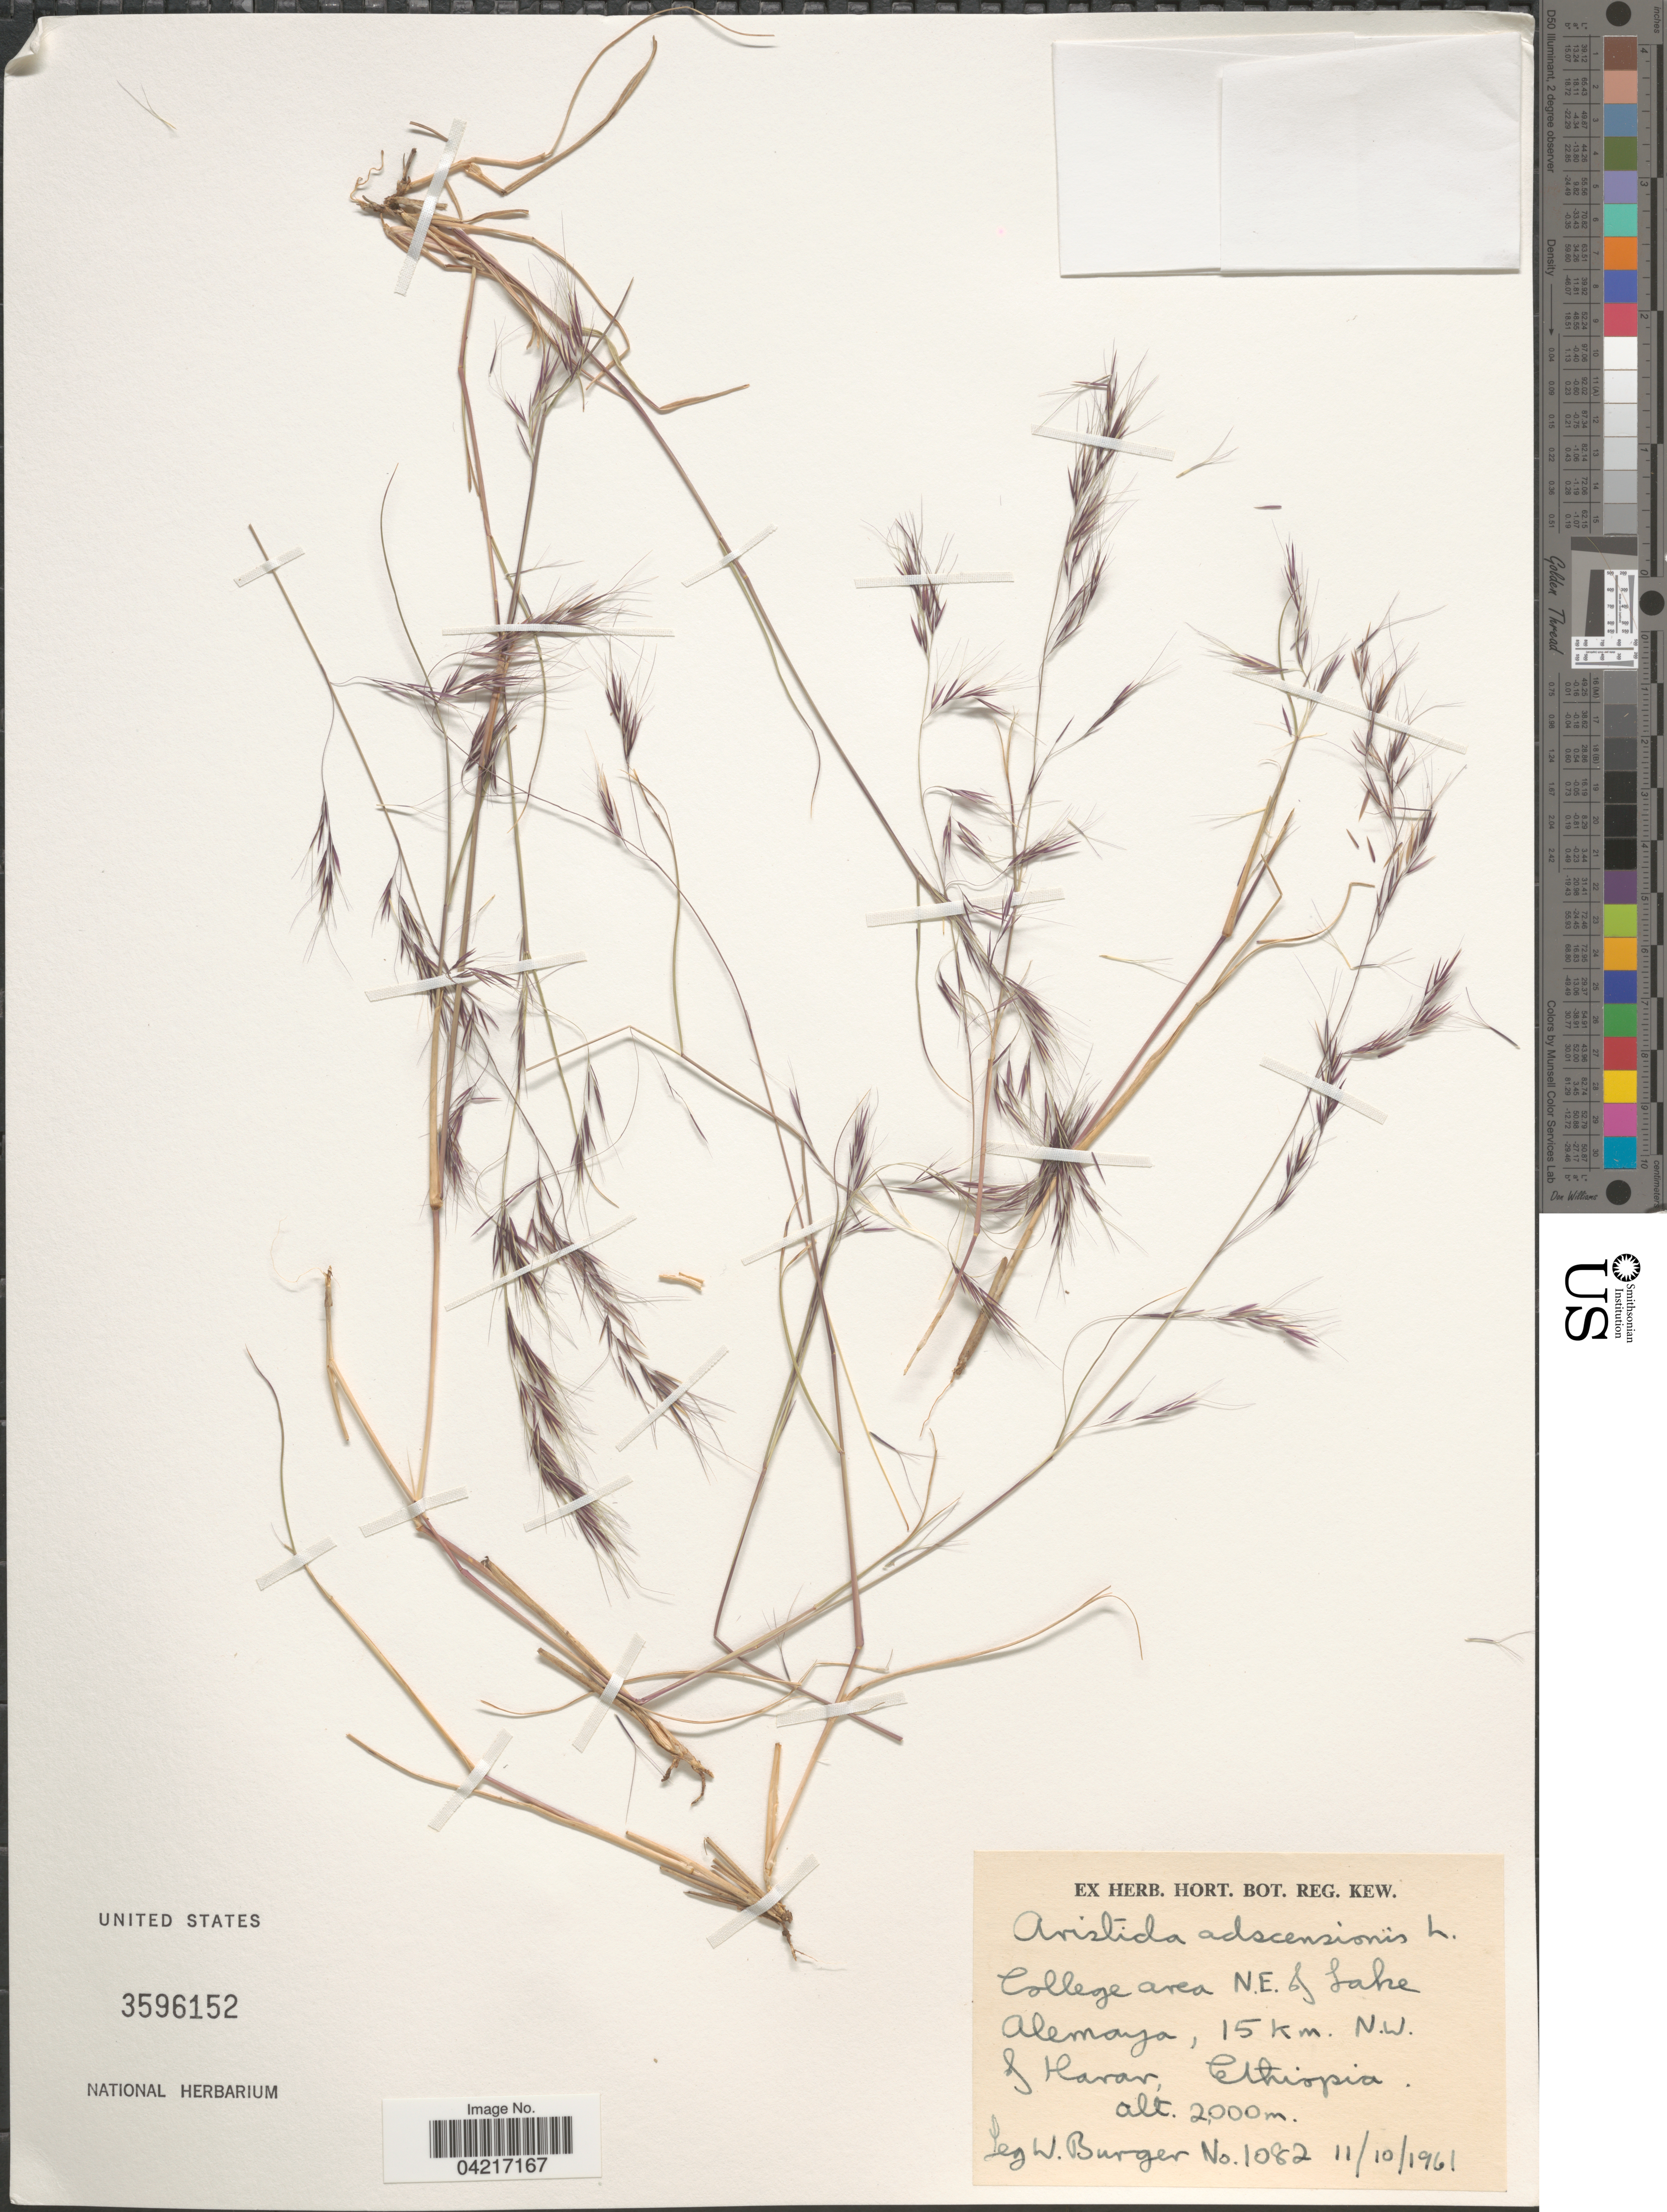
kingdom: Plantae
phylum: Tracheophyta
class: Liliopsida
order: Poales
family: Poaceae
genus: Aristida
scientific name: Aristida adscensionis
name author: L.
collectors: W. Burger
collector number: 1082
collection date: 1961-10-11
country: Ethiopia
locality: College area N.E. of Lake Alamaya, 15 km. N.W. of Harar.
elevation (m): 2000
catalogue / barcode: US 3596152